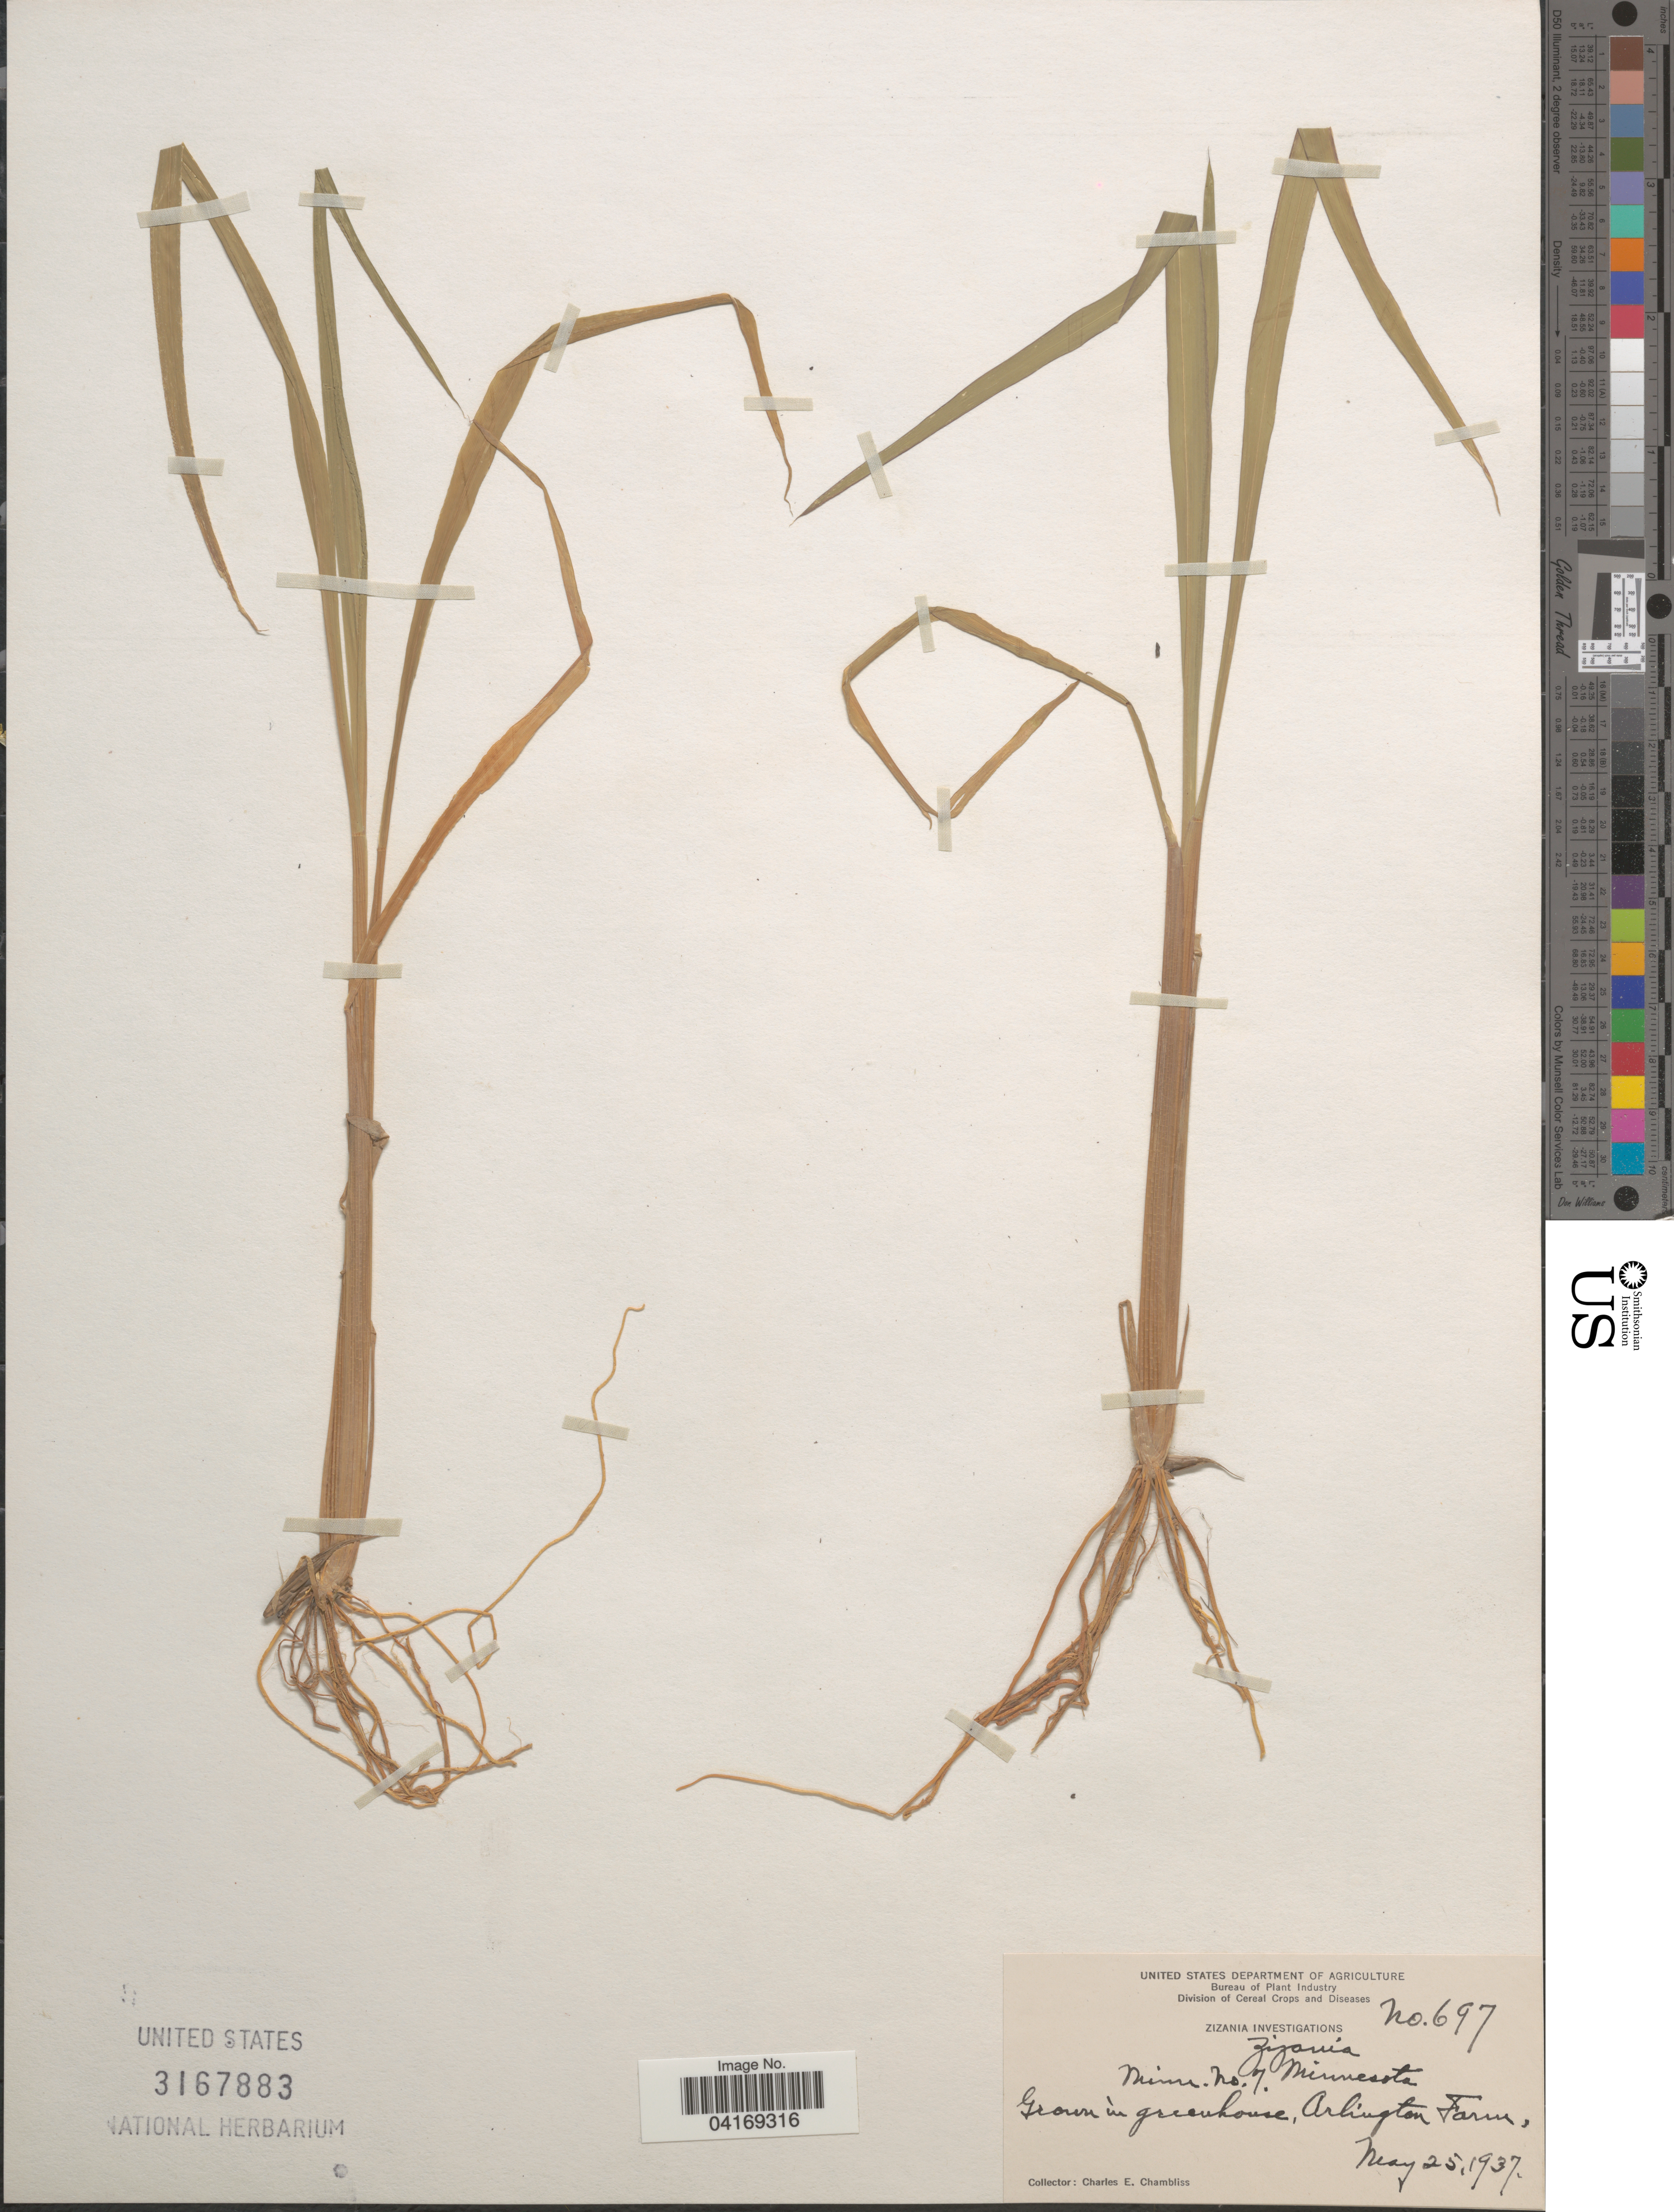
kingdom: Plantae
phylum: Tracheophyta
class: Liliopsida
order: Poales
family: Poaceae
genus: Zizania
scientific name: Zizania sp.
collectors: C. Chambliss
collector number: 697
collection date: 1937-05-25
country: United States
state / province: Virginia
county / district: Arlington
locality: In greenhouse, Arlington Farm.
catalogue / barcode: US 3167883